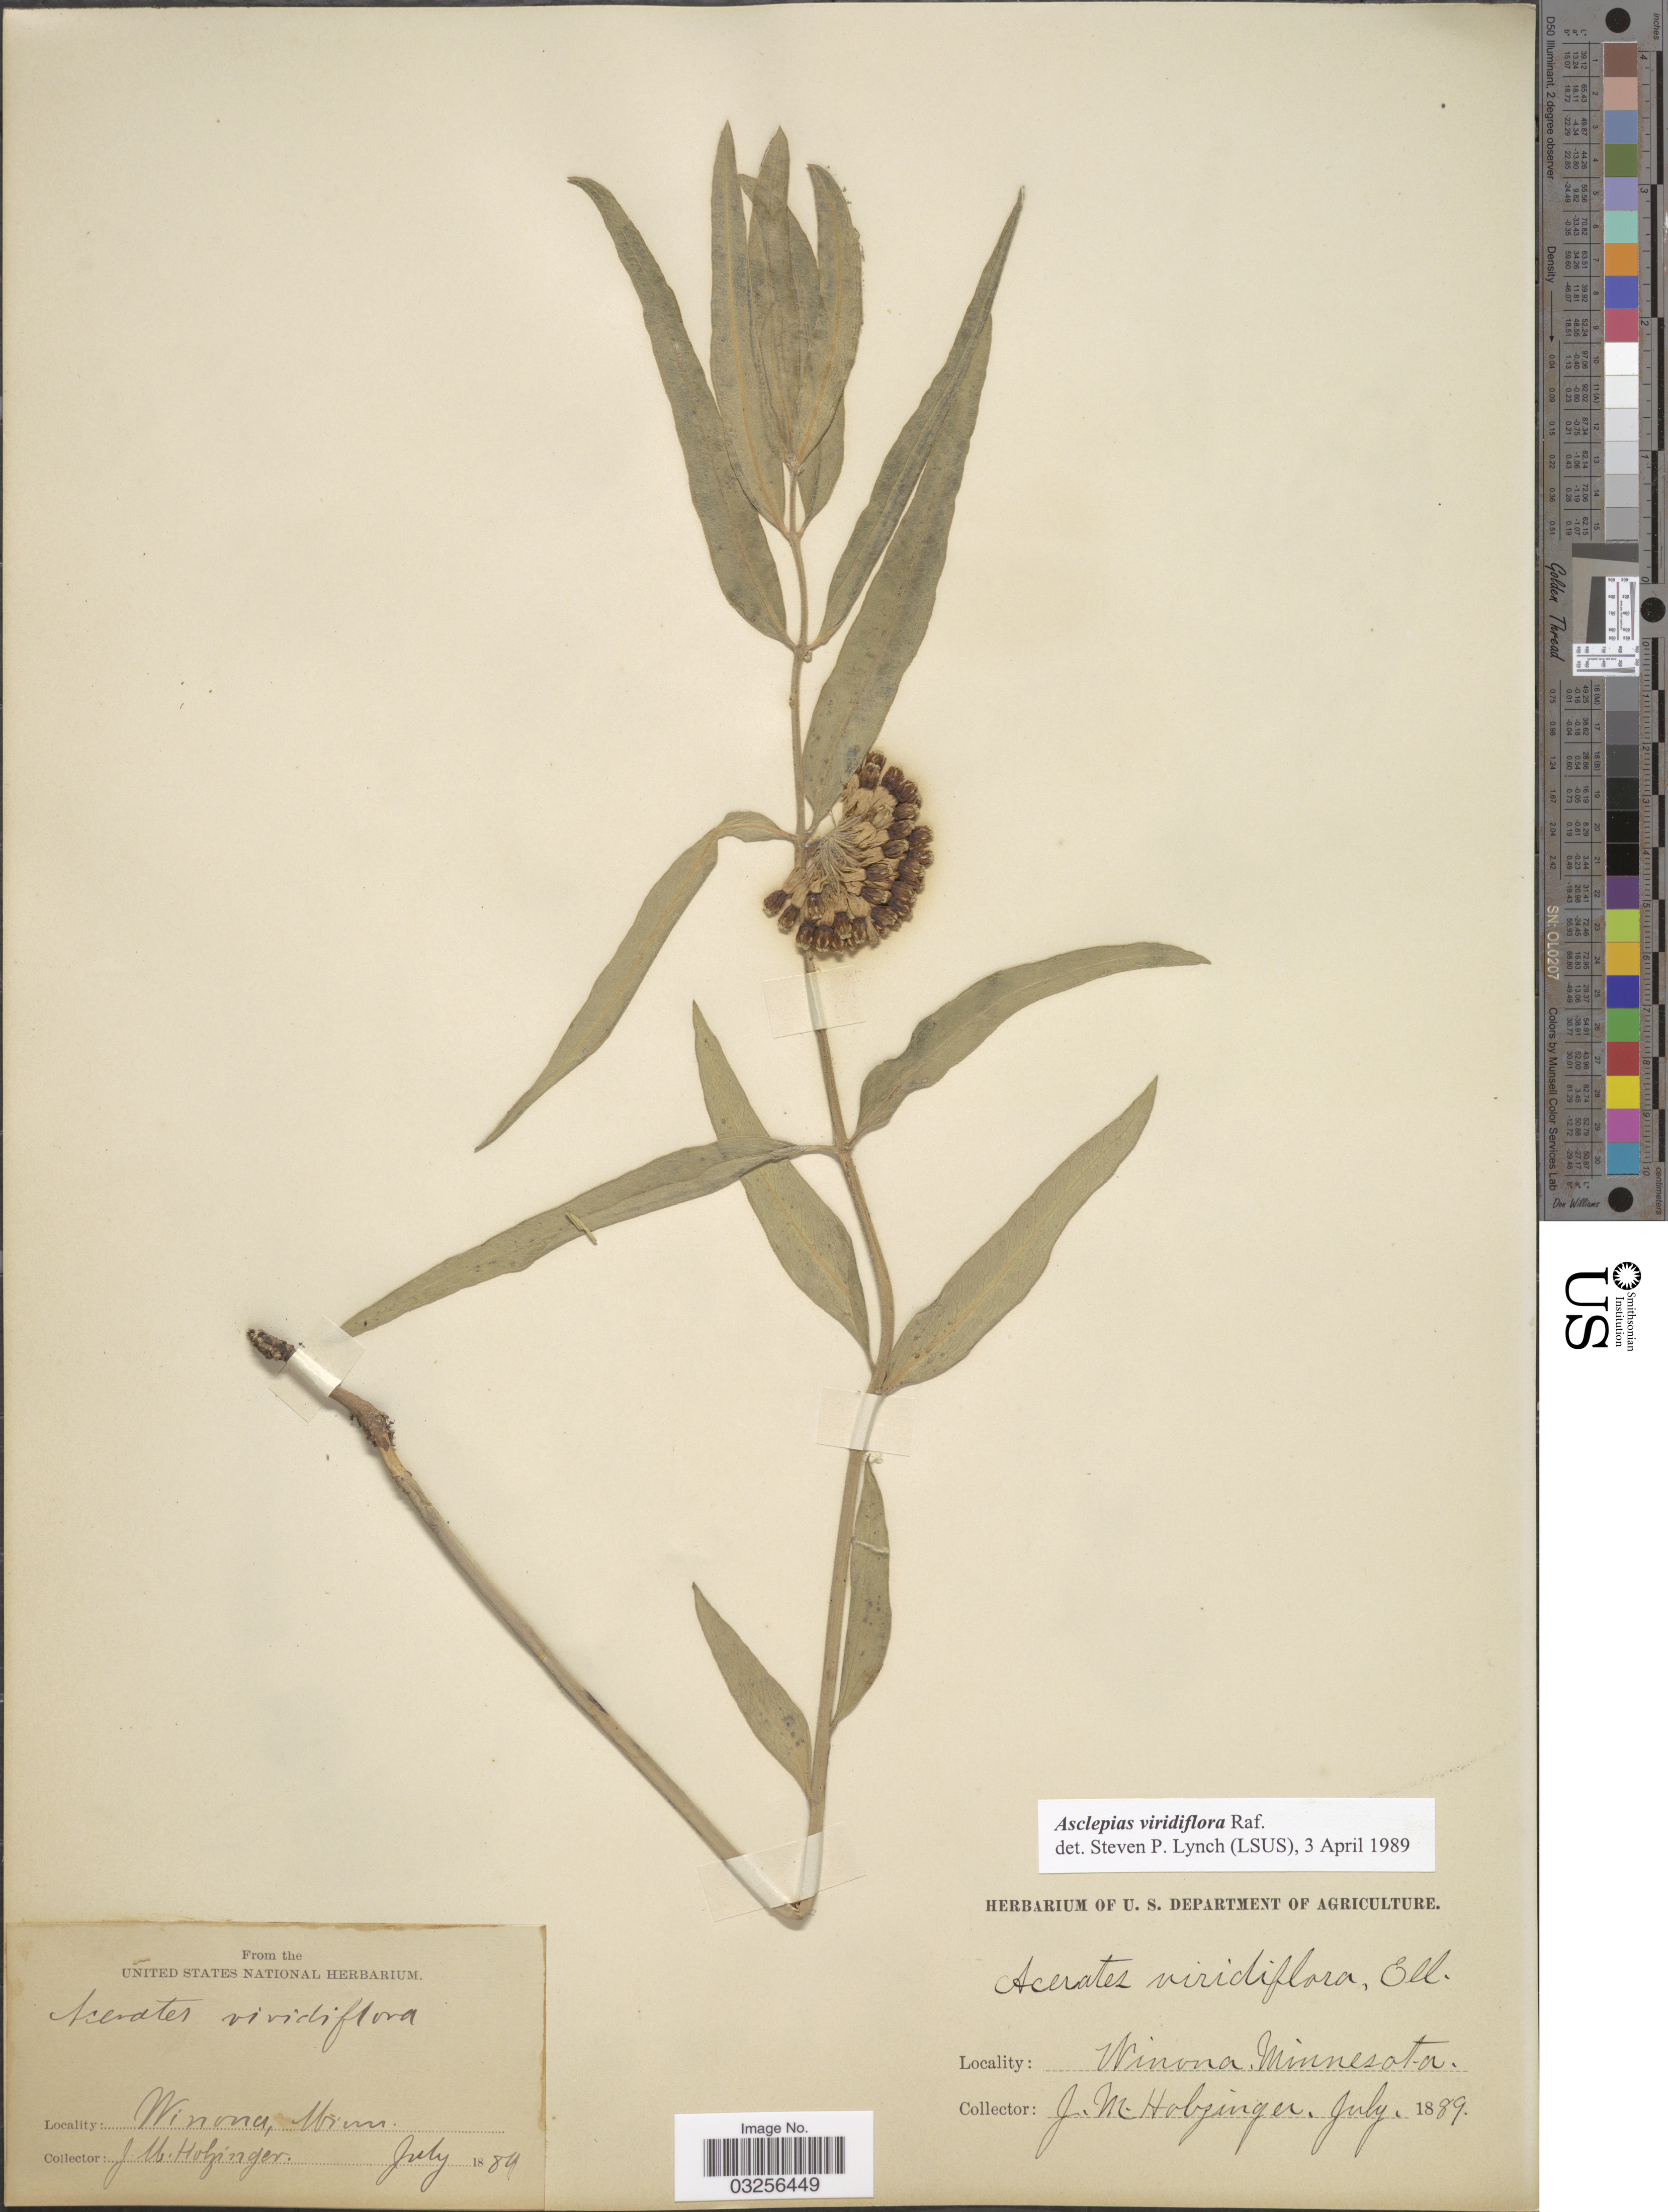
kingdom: Plantae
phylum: Tracheophyta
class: Magnoliopsida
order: Gentianales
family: Apocynaceae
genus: Asclepias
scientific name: Asclepias viridiflora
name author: Raf.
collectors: J. Hobzinger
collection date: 1889-07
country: United States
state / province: Minnesota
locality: Winona, Minn.